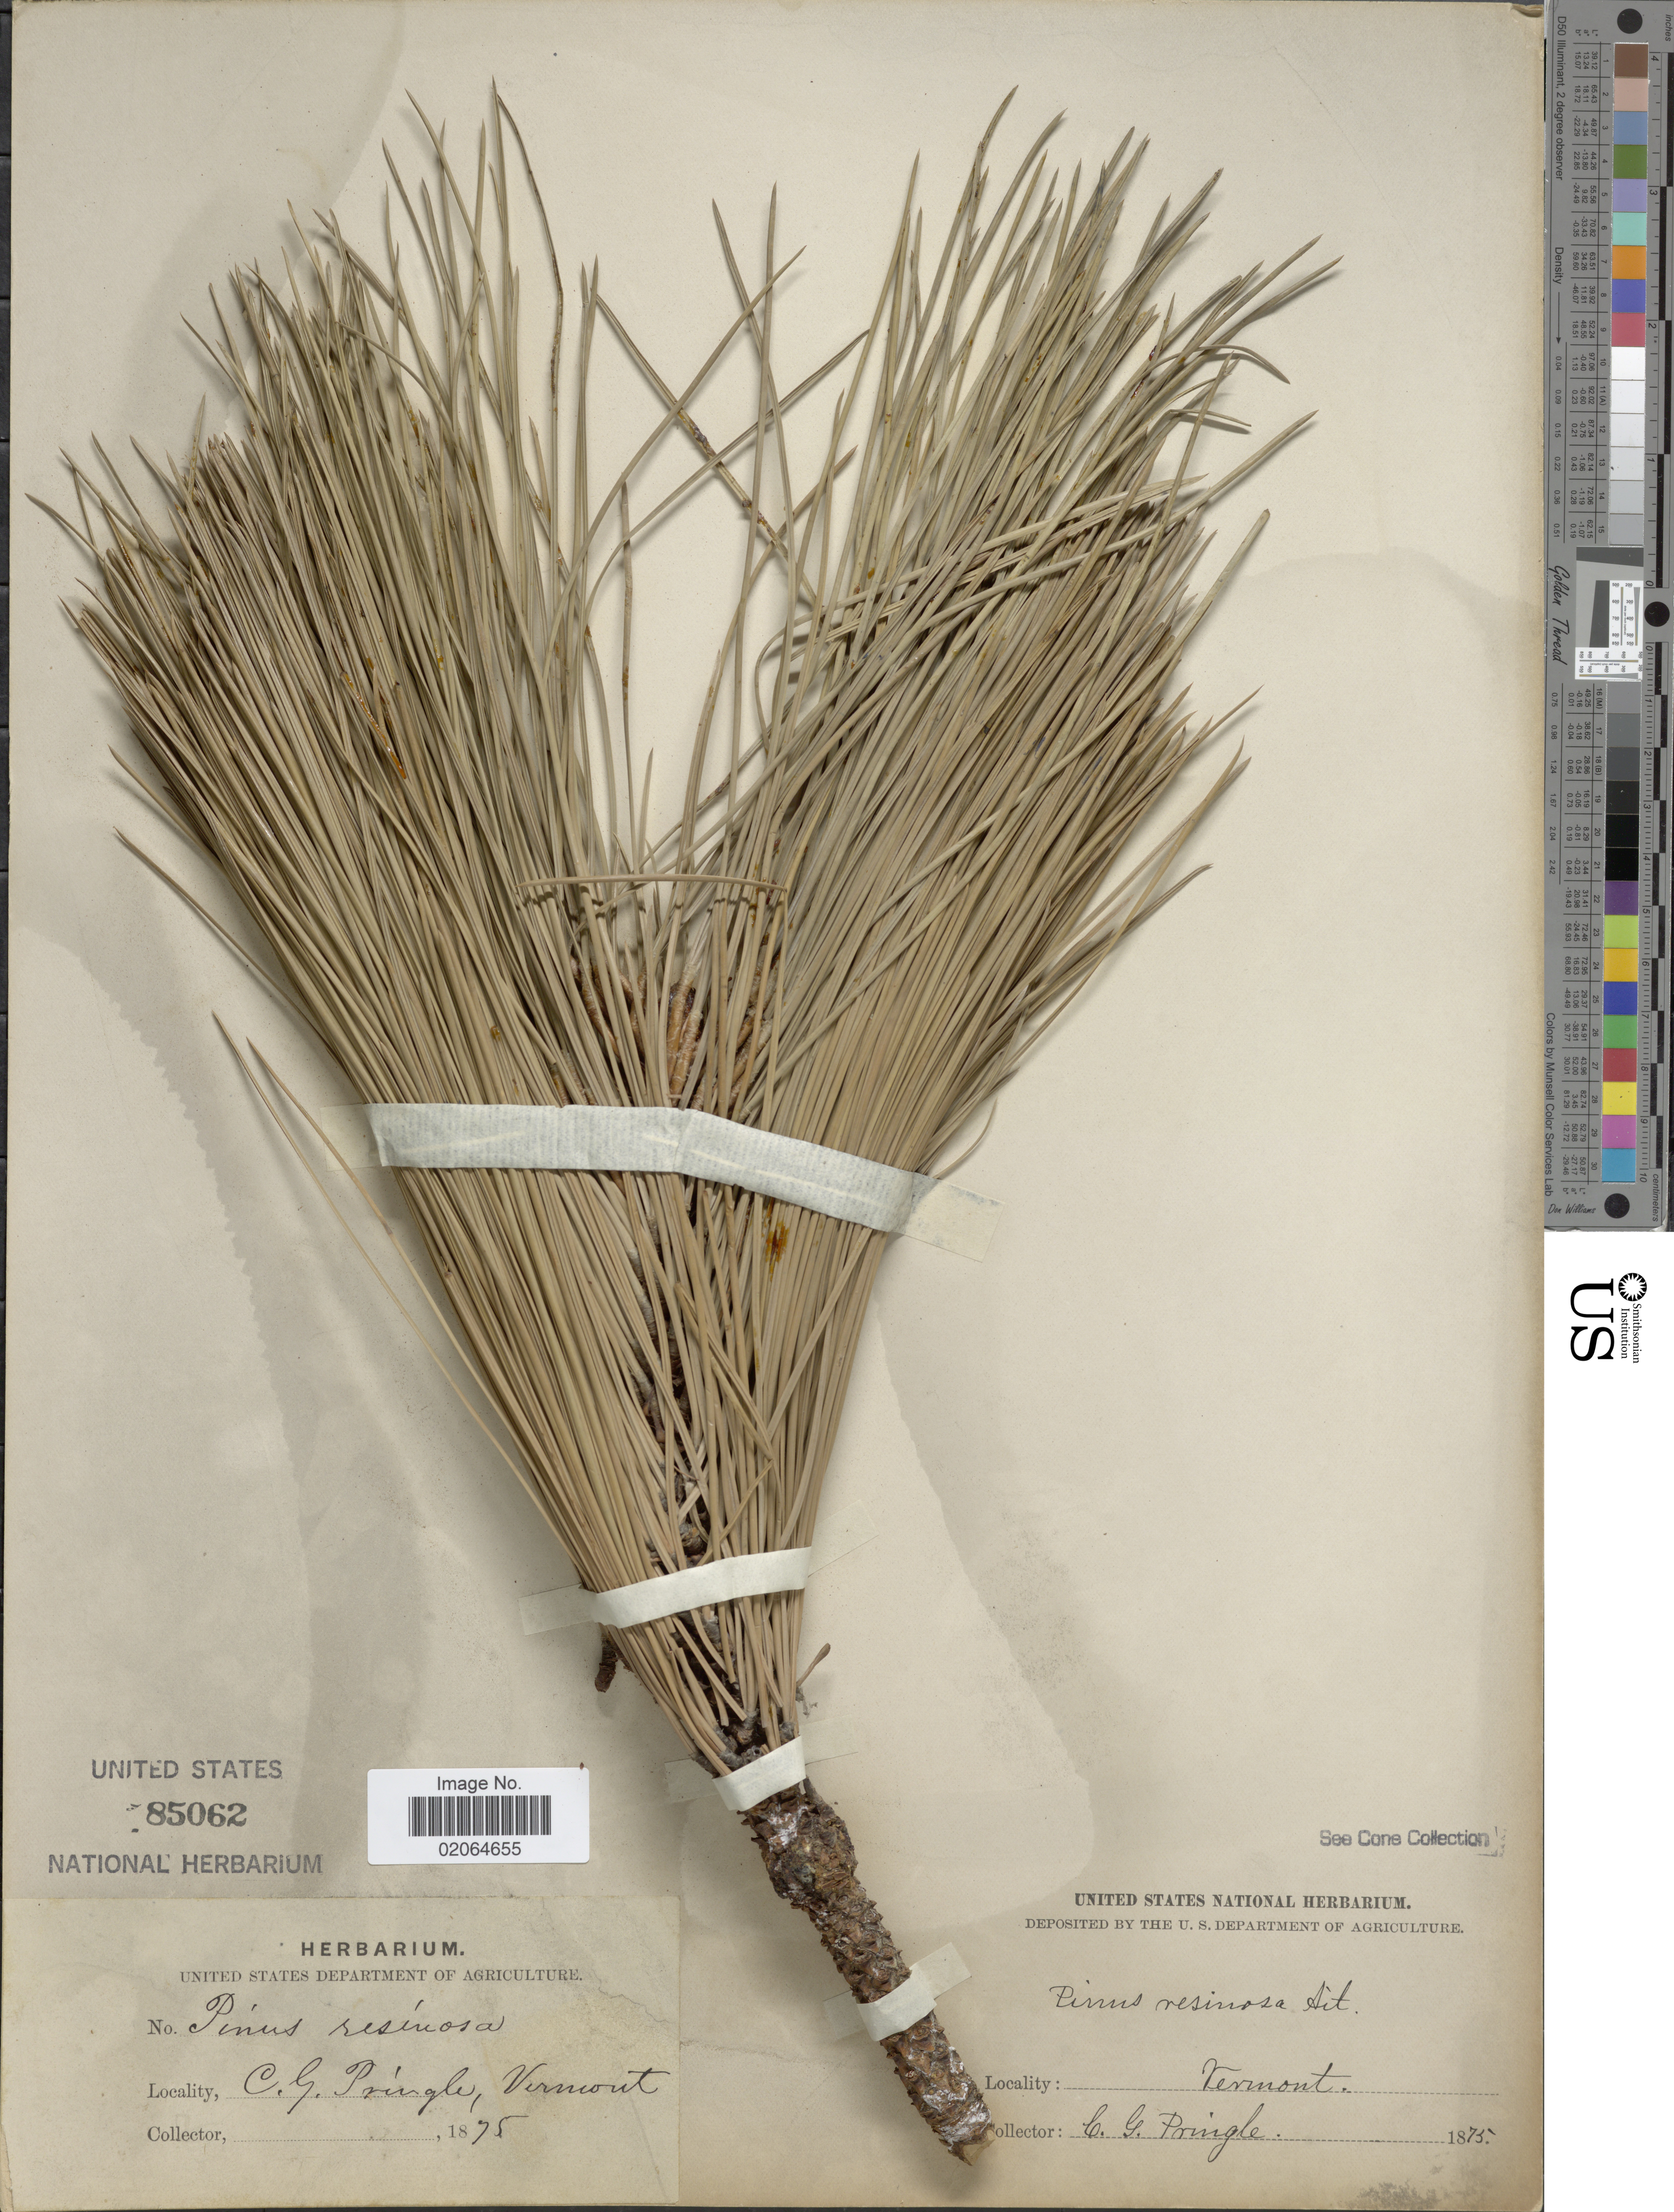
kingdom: Plantae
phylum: Tracheophyta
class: Pinopsida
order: Pinales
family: Pinaceae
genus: Pinus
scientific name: Pinus resinosa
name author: Aiton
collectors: C. G. Pringle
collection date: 1875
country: United States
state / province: Vermont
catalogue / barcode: US 85062